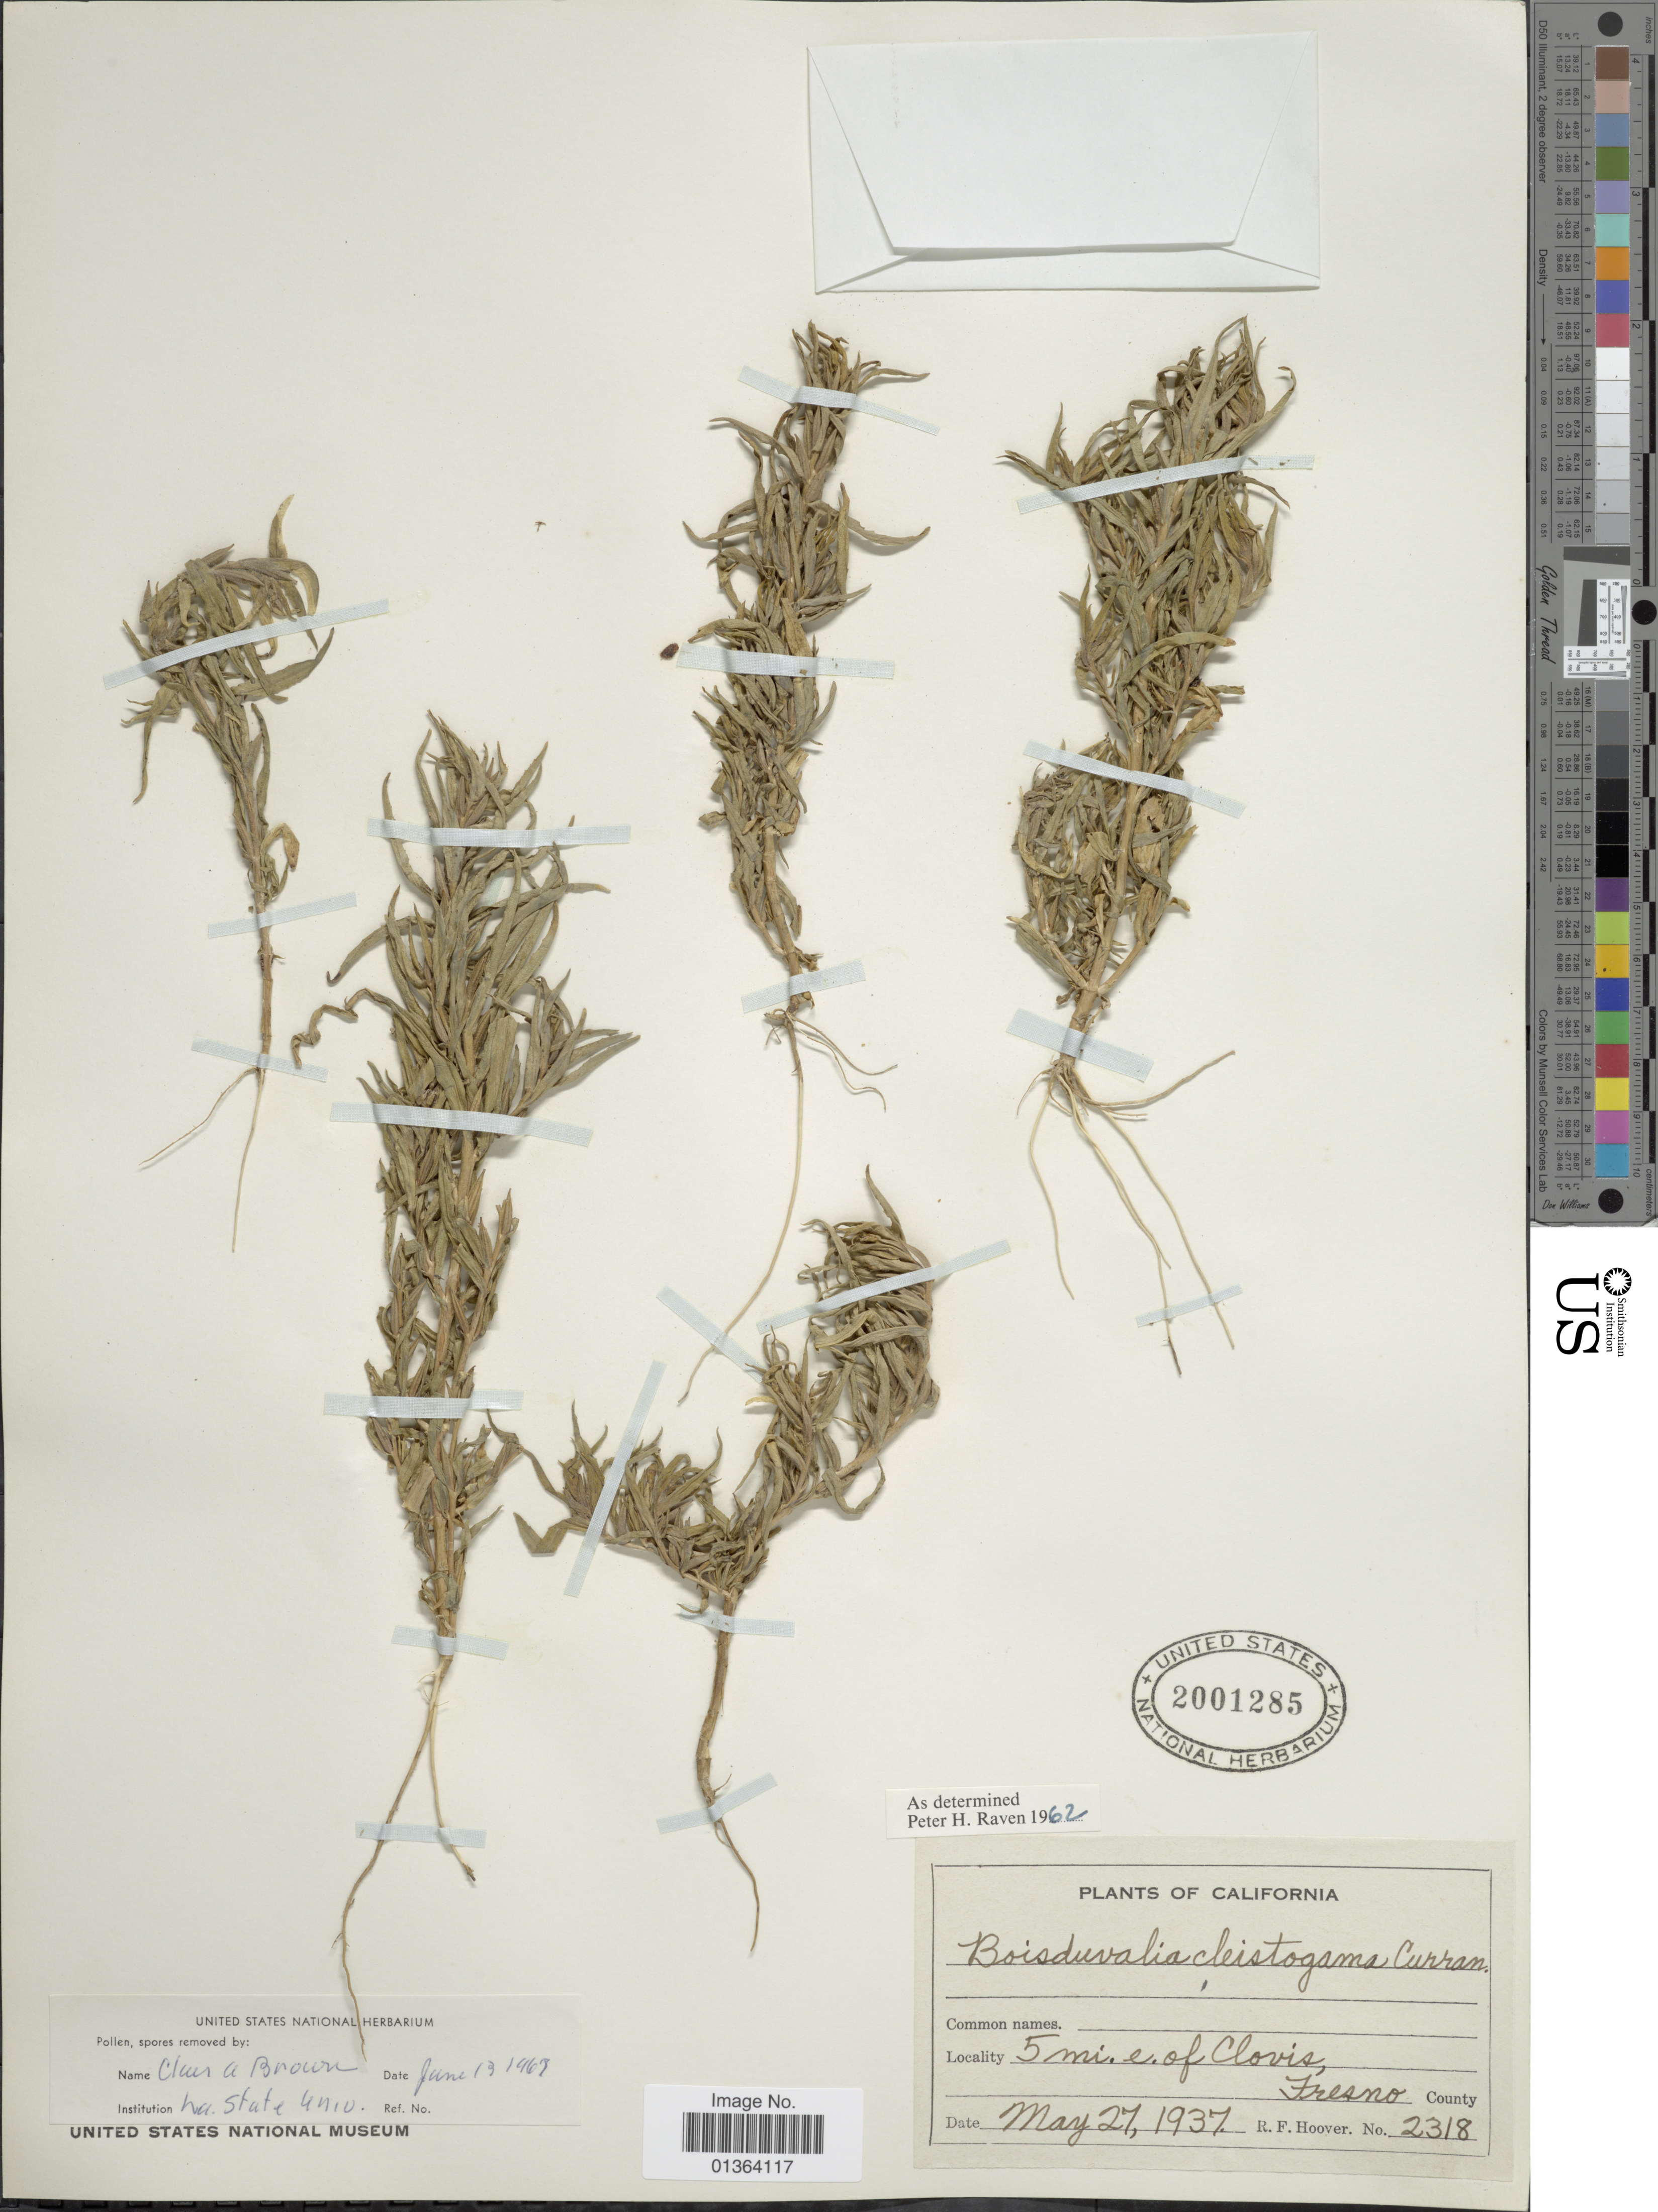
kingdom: Plantae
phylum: Tracheophyta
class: Magnoliopsida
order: Myrtales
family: Onagraceae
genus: Epilobium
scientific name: Epilobium cleistogamum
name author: (Curran) Hoch & P.H. Raven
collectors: R. F. Hoover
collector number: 2318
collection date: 1937-05-27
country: United States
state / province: California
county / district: Fresno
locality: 5 mi. e. of Clovis, Fresno County.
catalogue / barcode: US 2001285